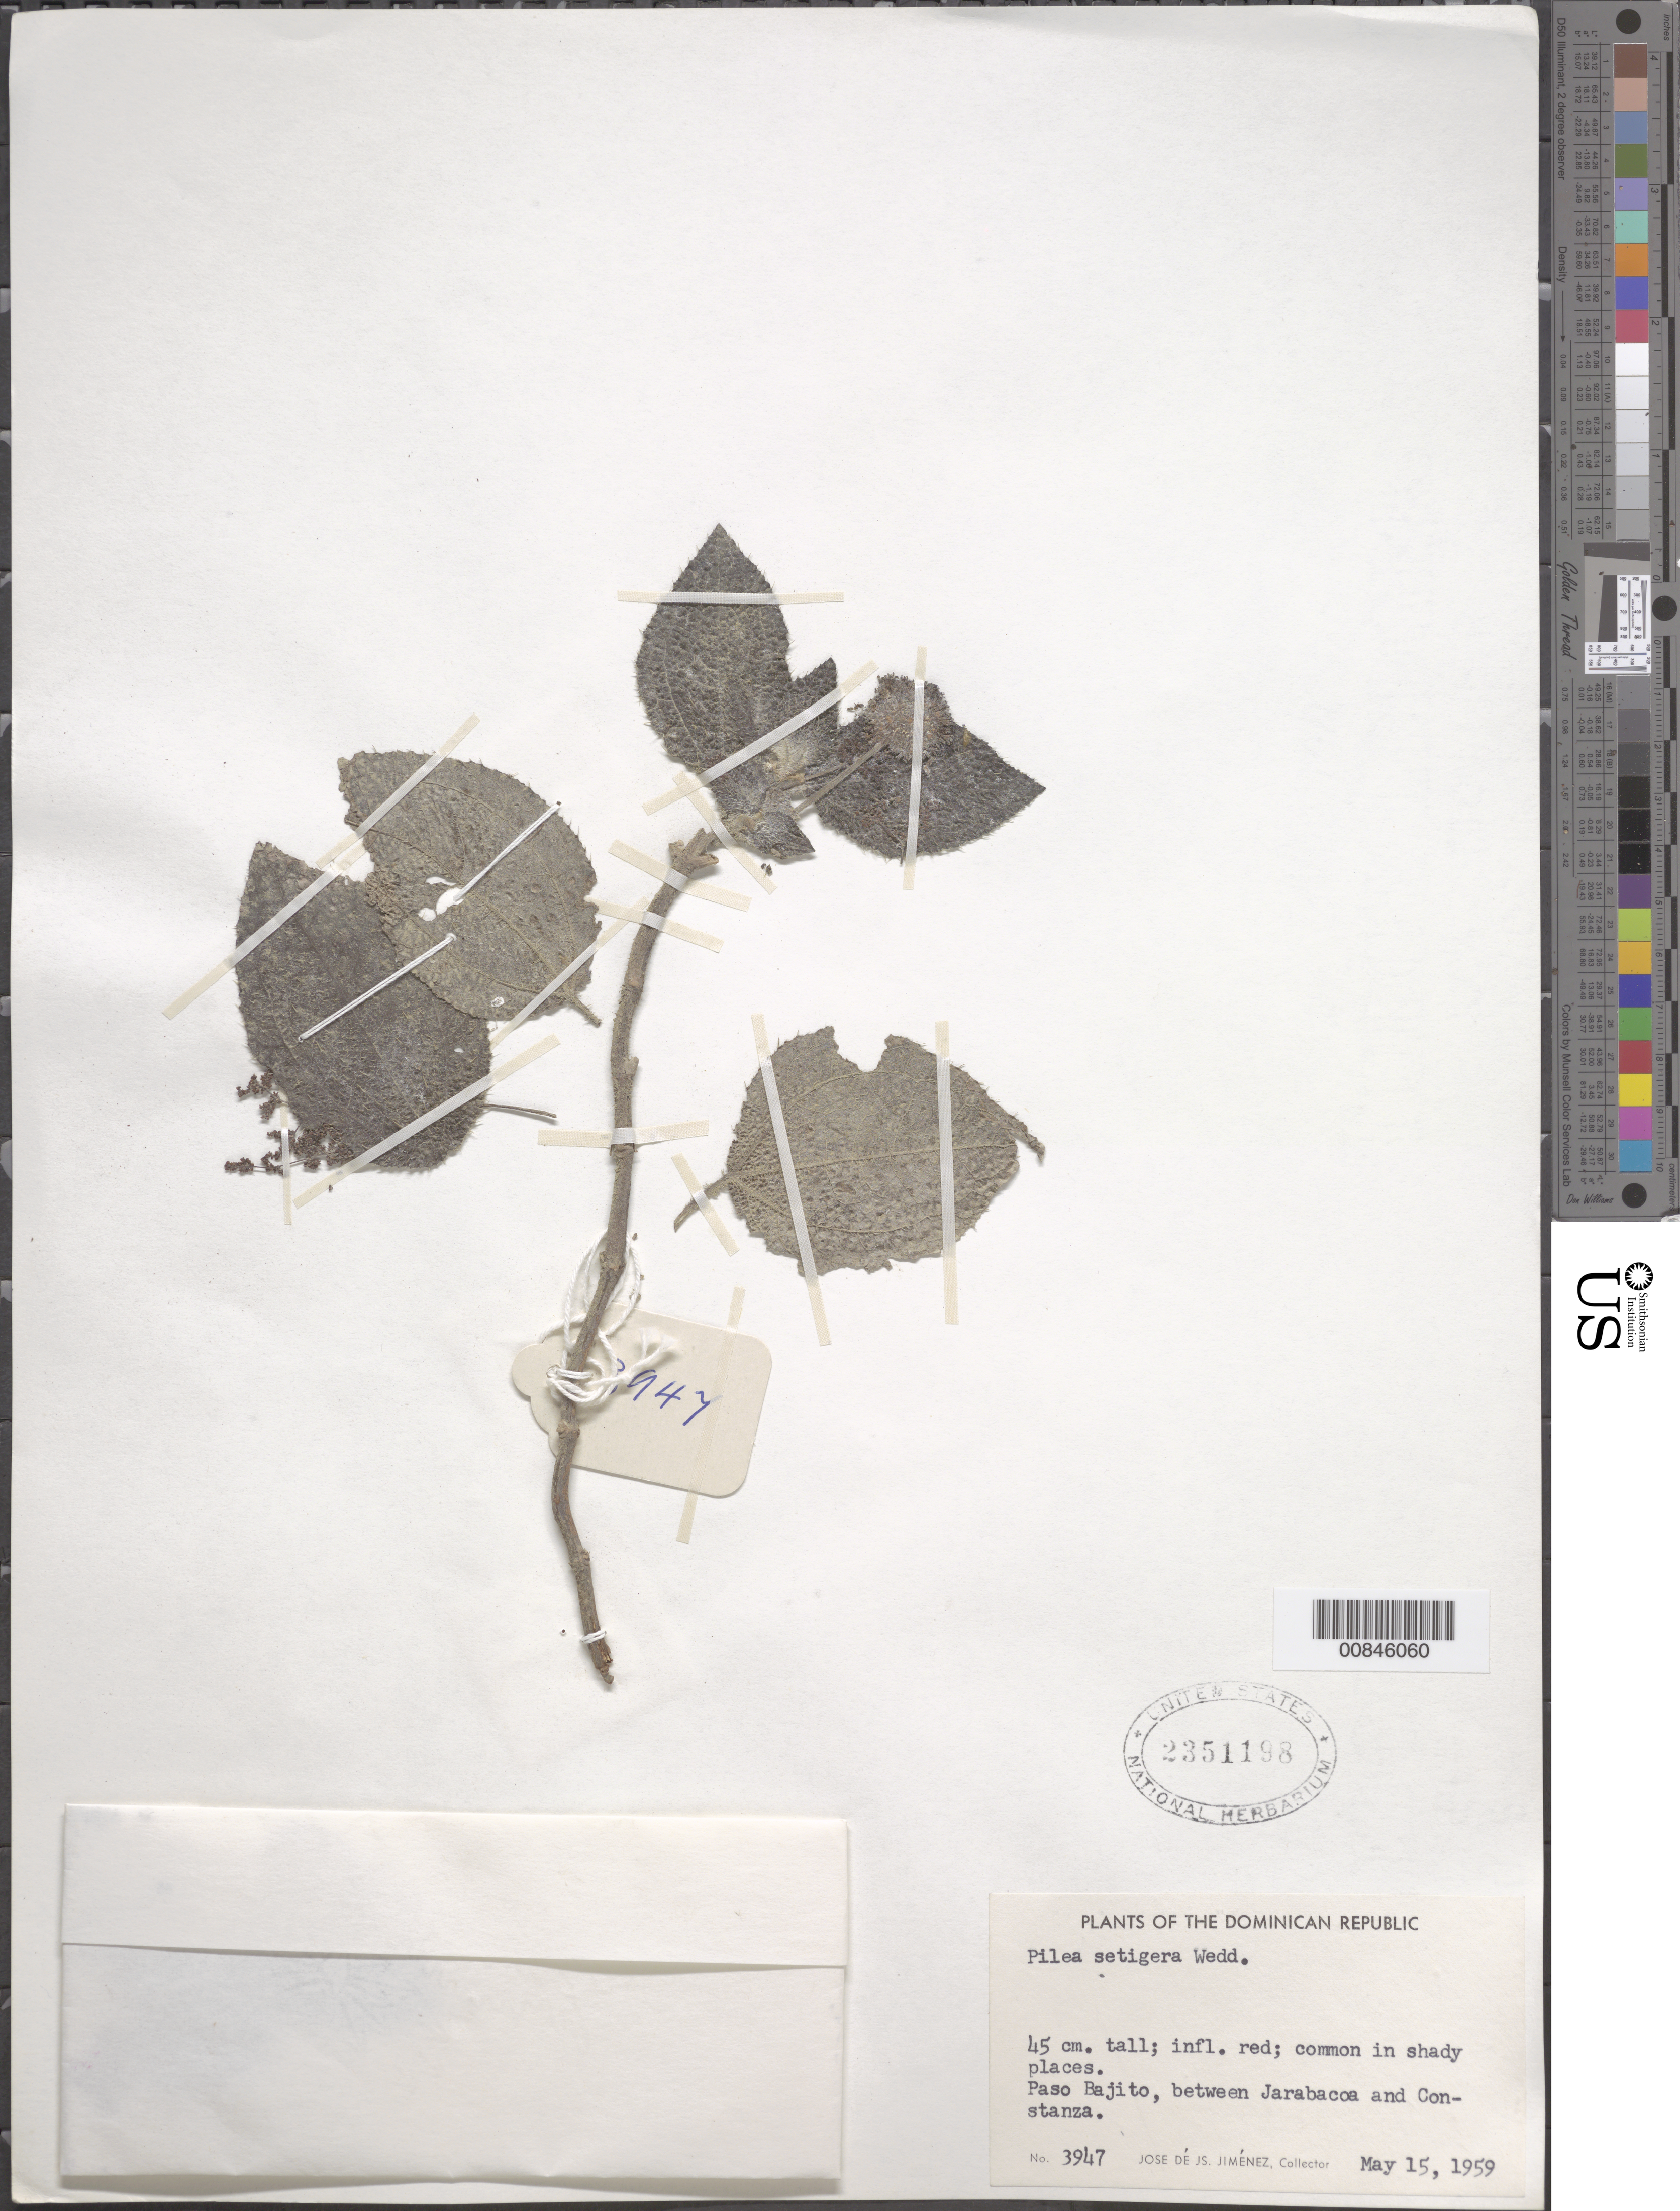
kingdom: Plantae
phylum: Tracheophyta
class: Magnoliopsida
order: Rosales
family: Urticaceae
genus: Pilea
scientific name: Pilea setigera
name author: Urb.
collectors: J. J. Jiménez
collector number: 3947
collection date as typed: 15 May 1959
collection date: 1959-05-15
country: Dominican Republic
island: Hispaniola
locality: Paso Bajito, between Jarabacoa and Constanza.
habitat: Common in shady places.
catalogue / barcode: US 2351198